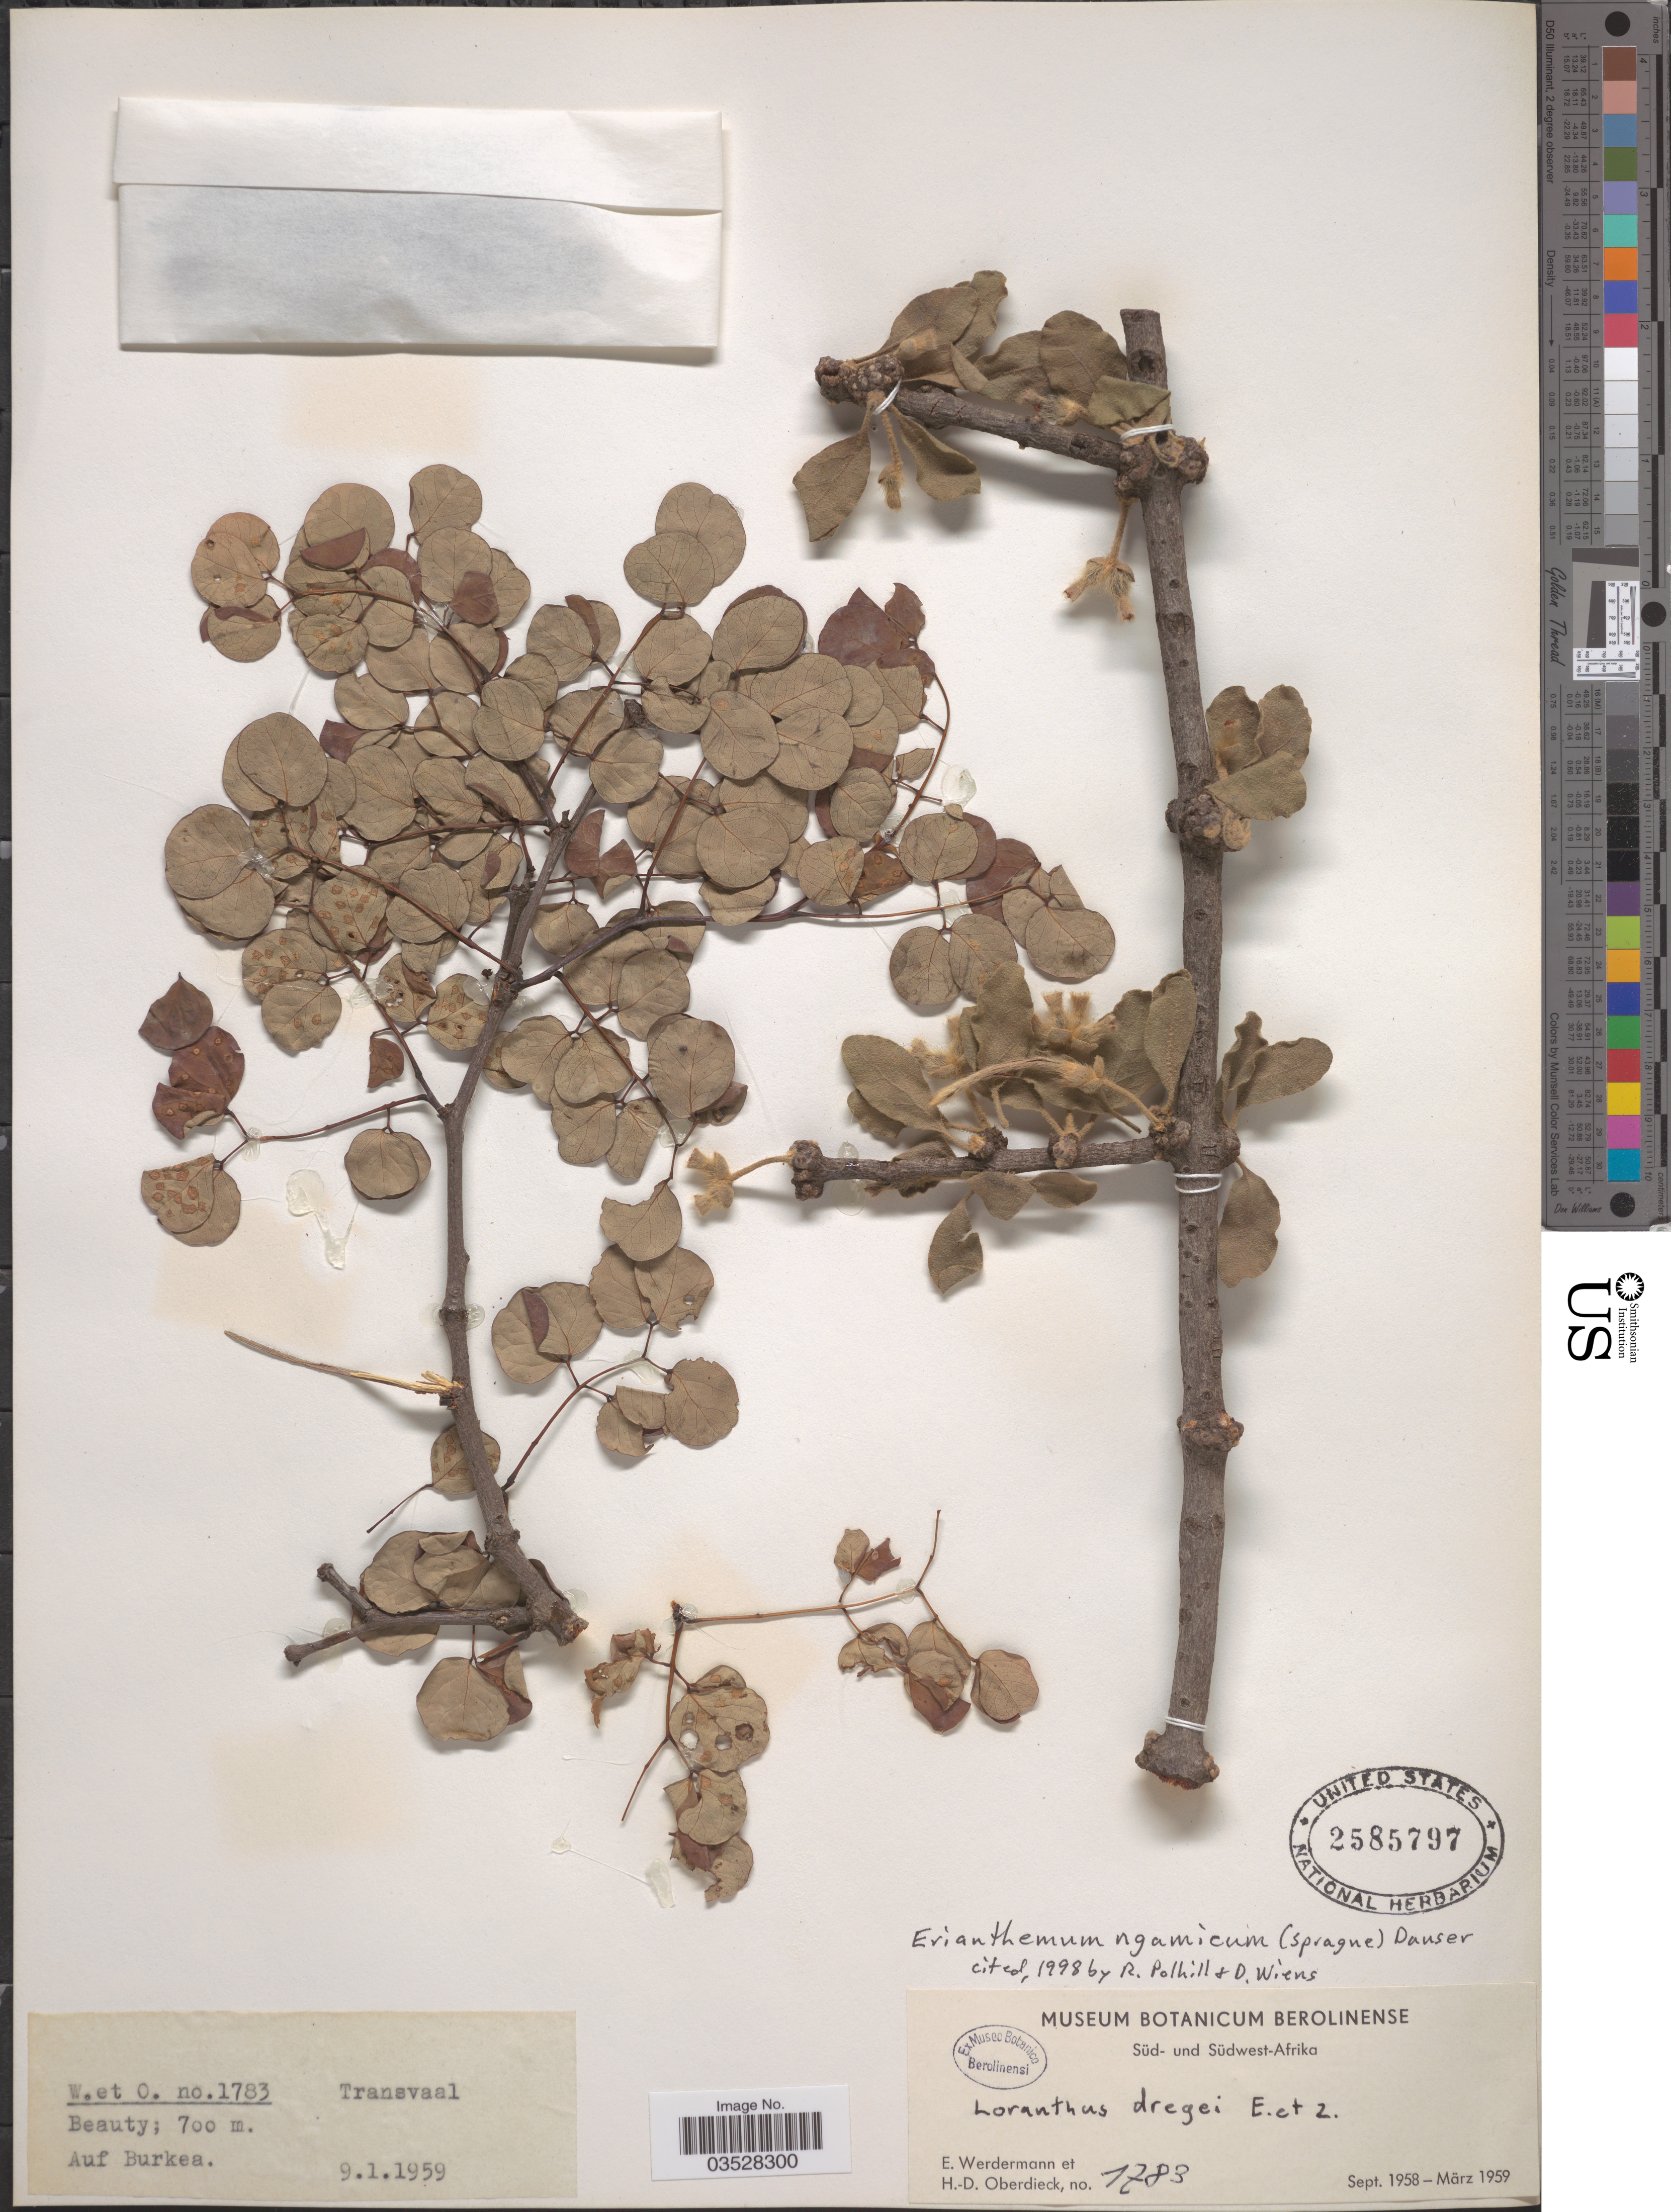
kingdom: Plantae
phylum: Tracheophyta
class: Magnoliopsida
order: Santalales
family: Loranthaceae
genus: Erianthemum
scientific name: Erianthemum ngamicum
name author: (Sprague) Danser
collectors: E. Werdermann & H. Oberdieck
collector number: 1783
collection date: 1959-01-09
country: South Africa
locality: Transvaal. Beauty. Auf Burkea. [unsure placement]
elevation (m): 700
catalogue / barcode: US 2585797